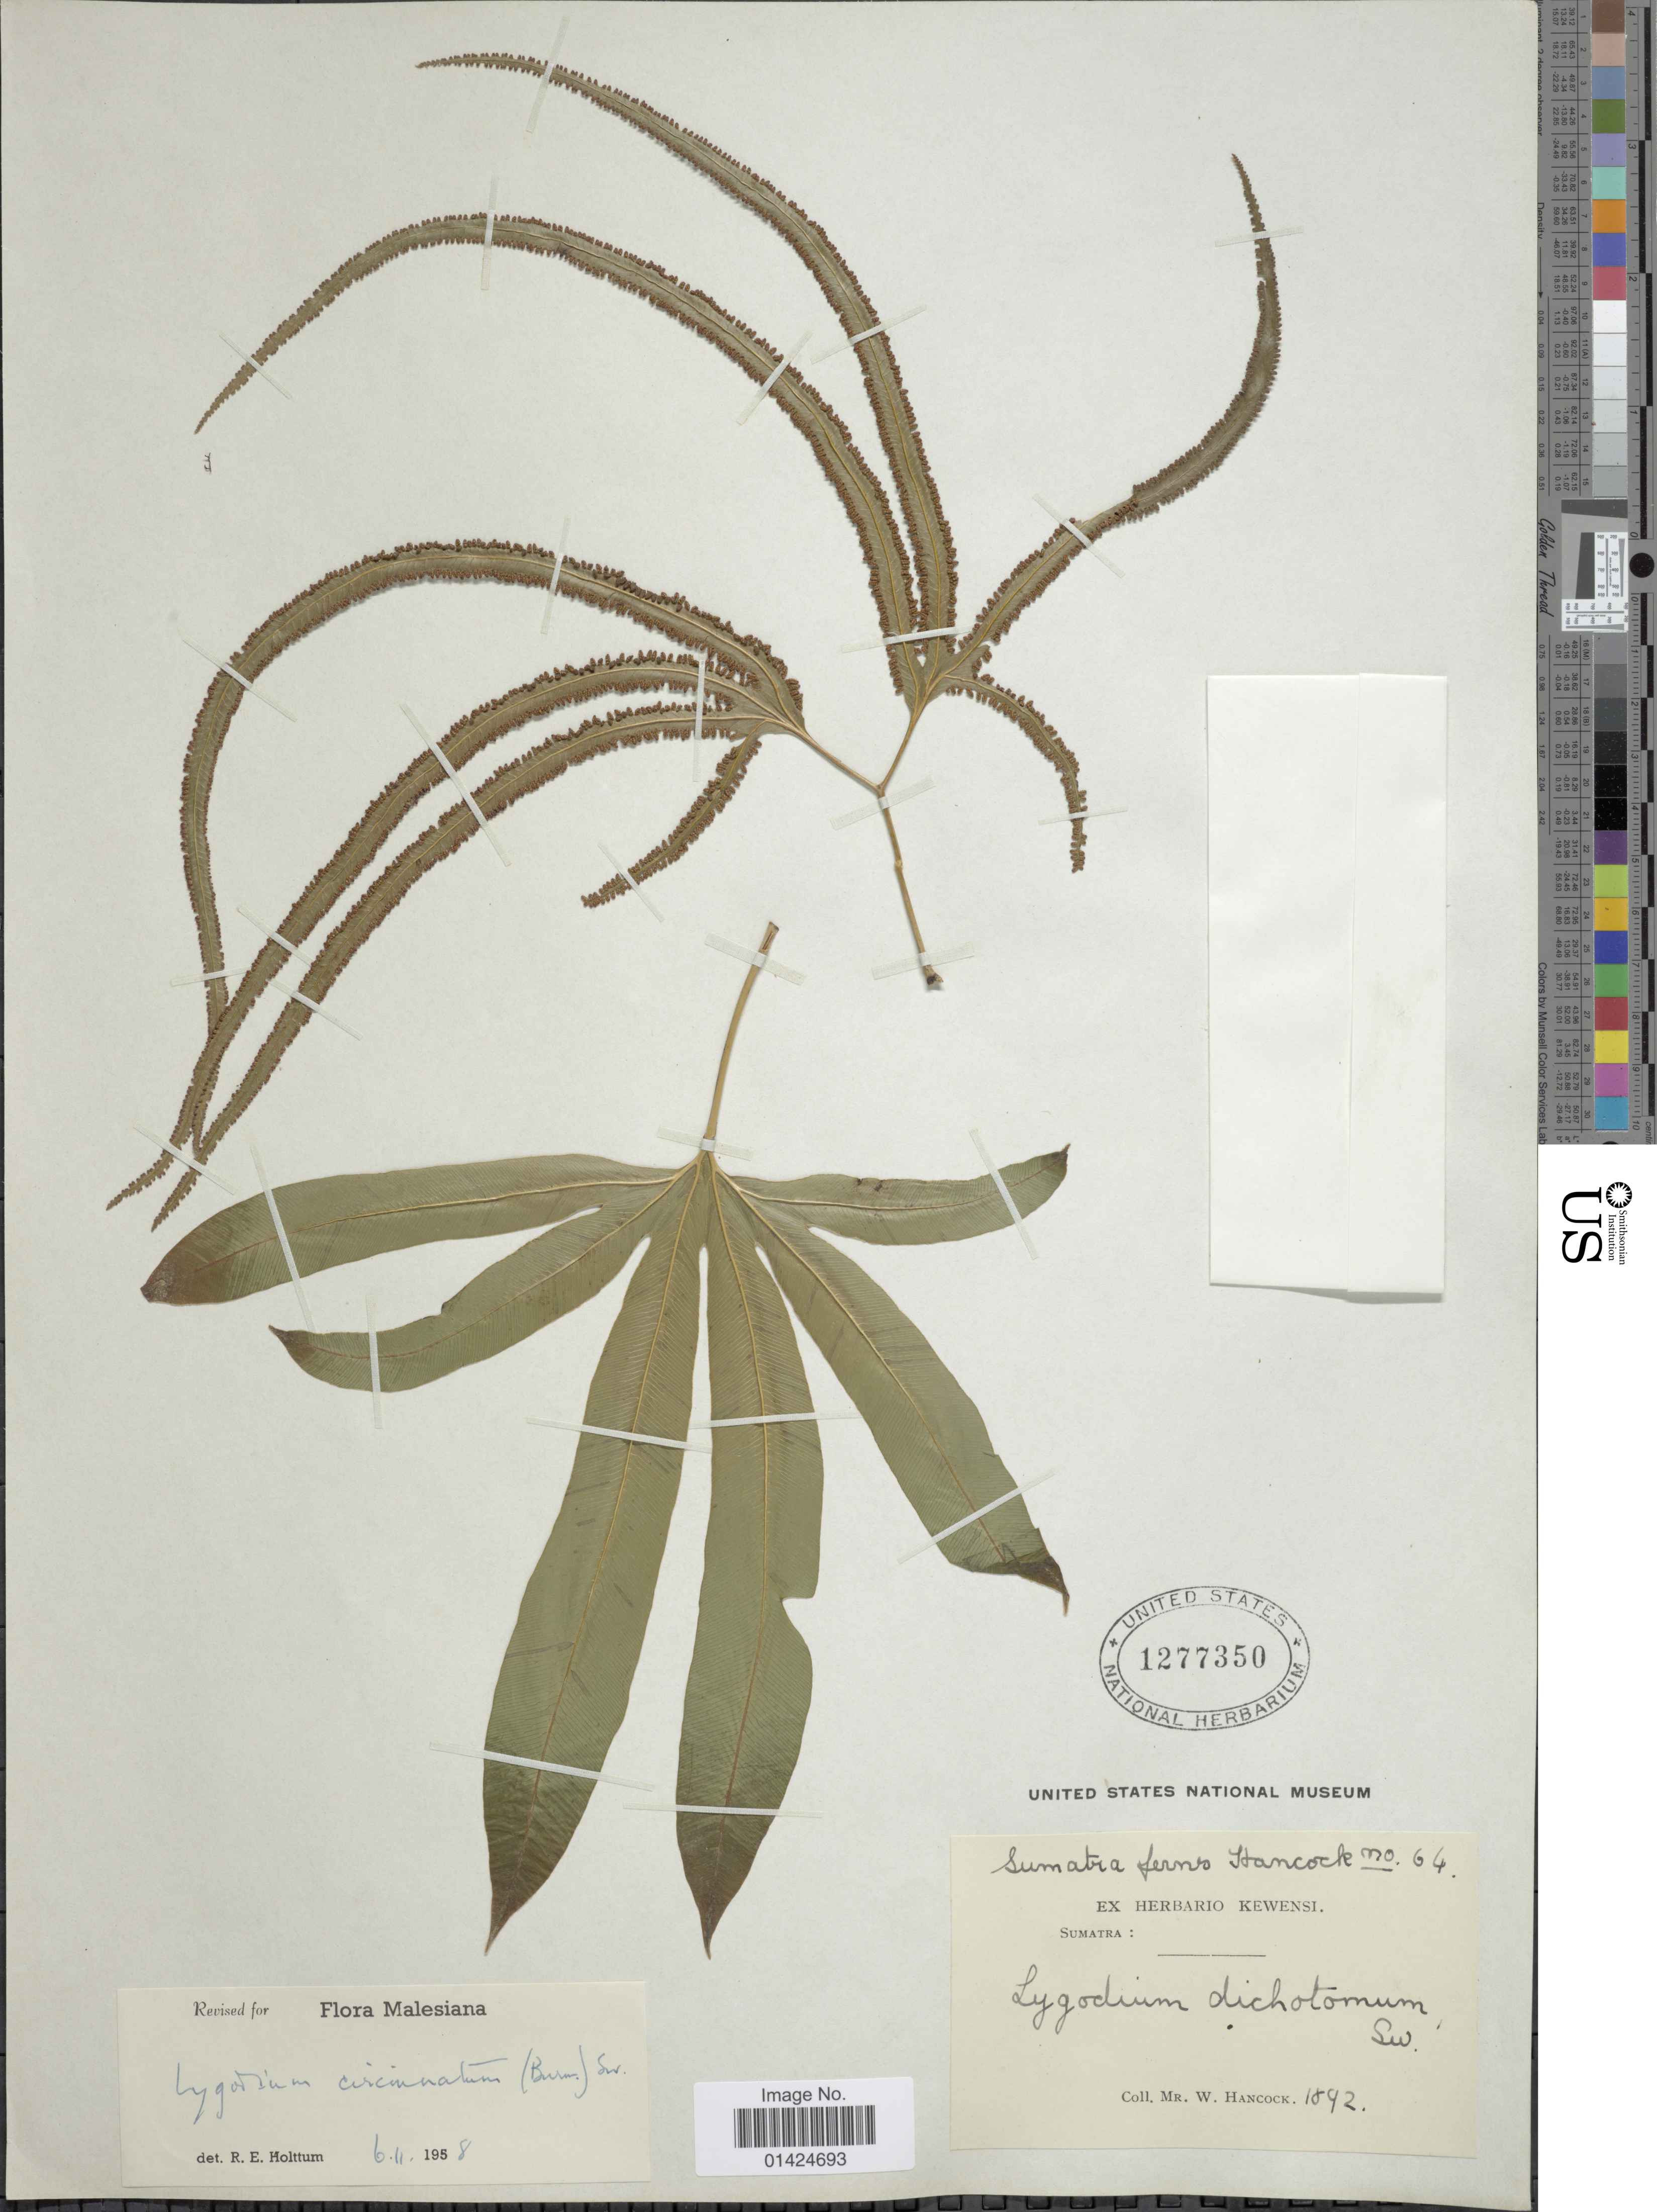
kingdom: Plantae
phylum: Tracheophyta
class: Polypodiopsida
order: Schizaeales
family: Lygodiaceae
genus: Lygodium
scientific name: Lygodium circinnatum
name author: (Burm. f.) Sw.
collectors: W. Hancock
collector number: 64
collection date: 1892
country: Indonesia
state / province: Sumatra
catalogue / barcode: US 1277350